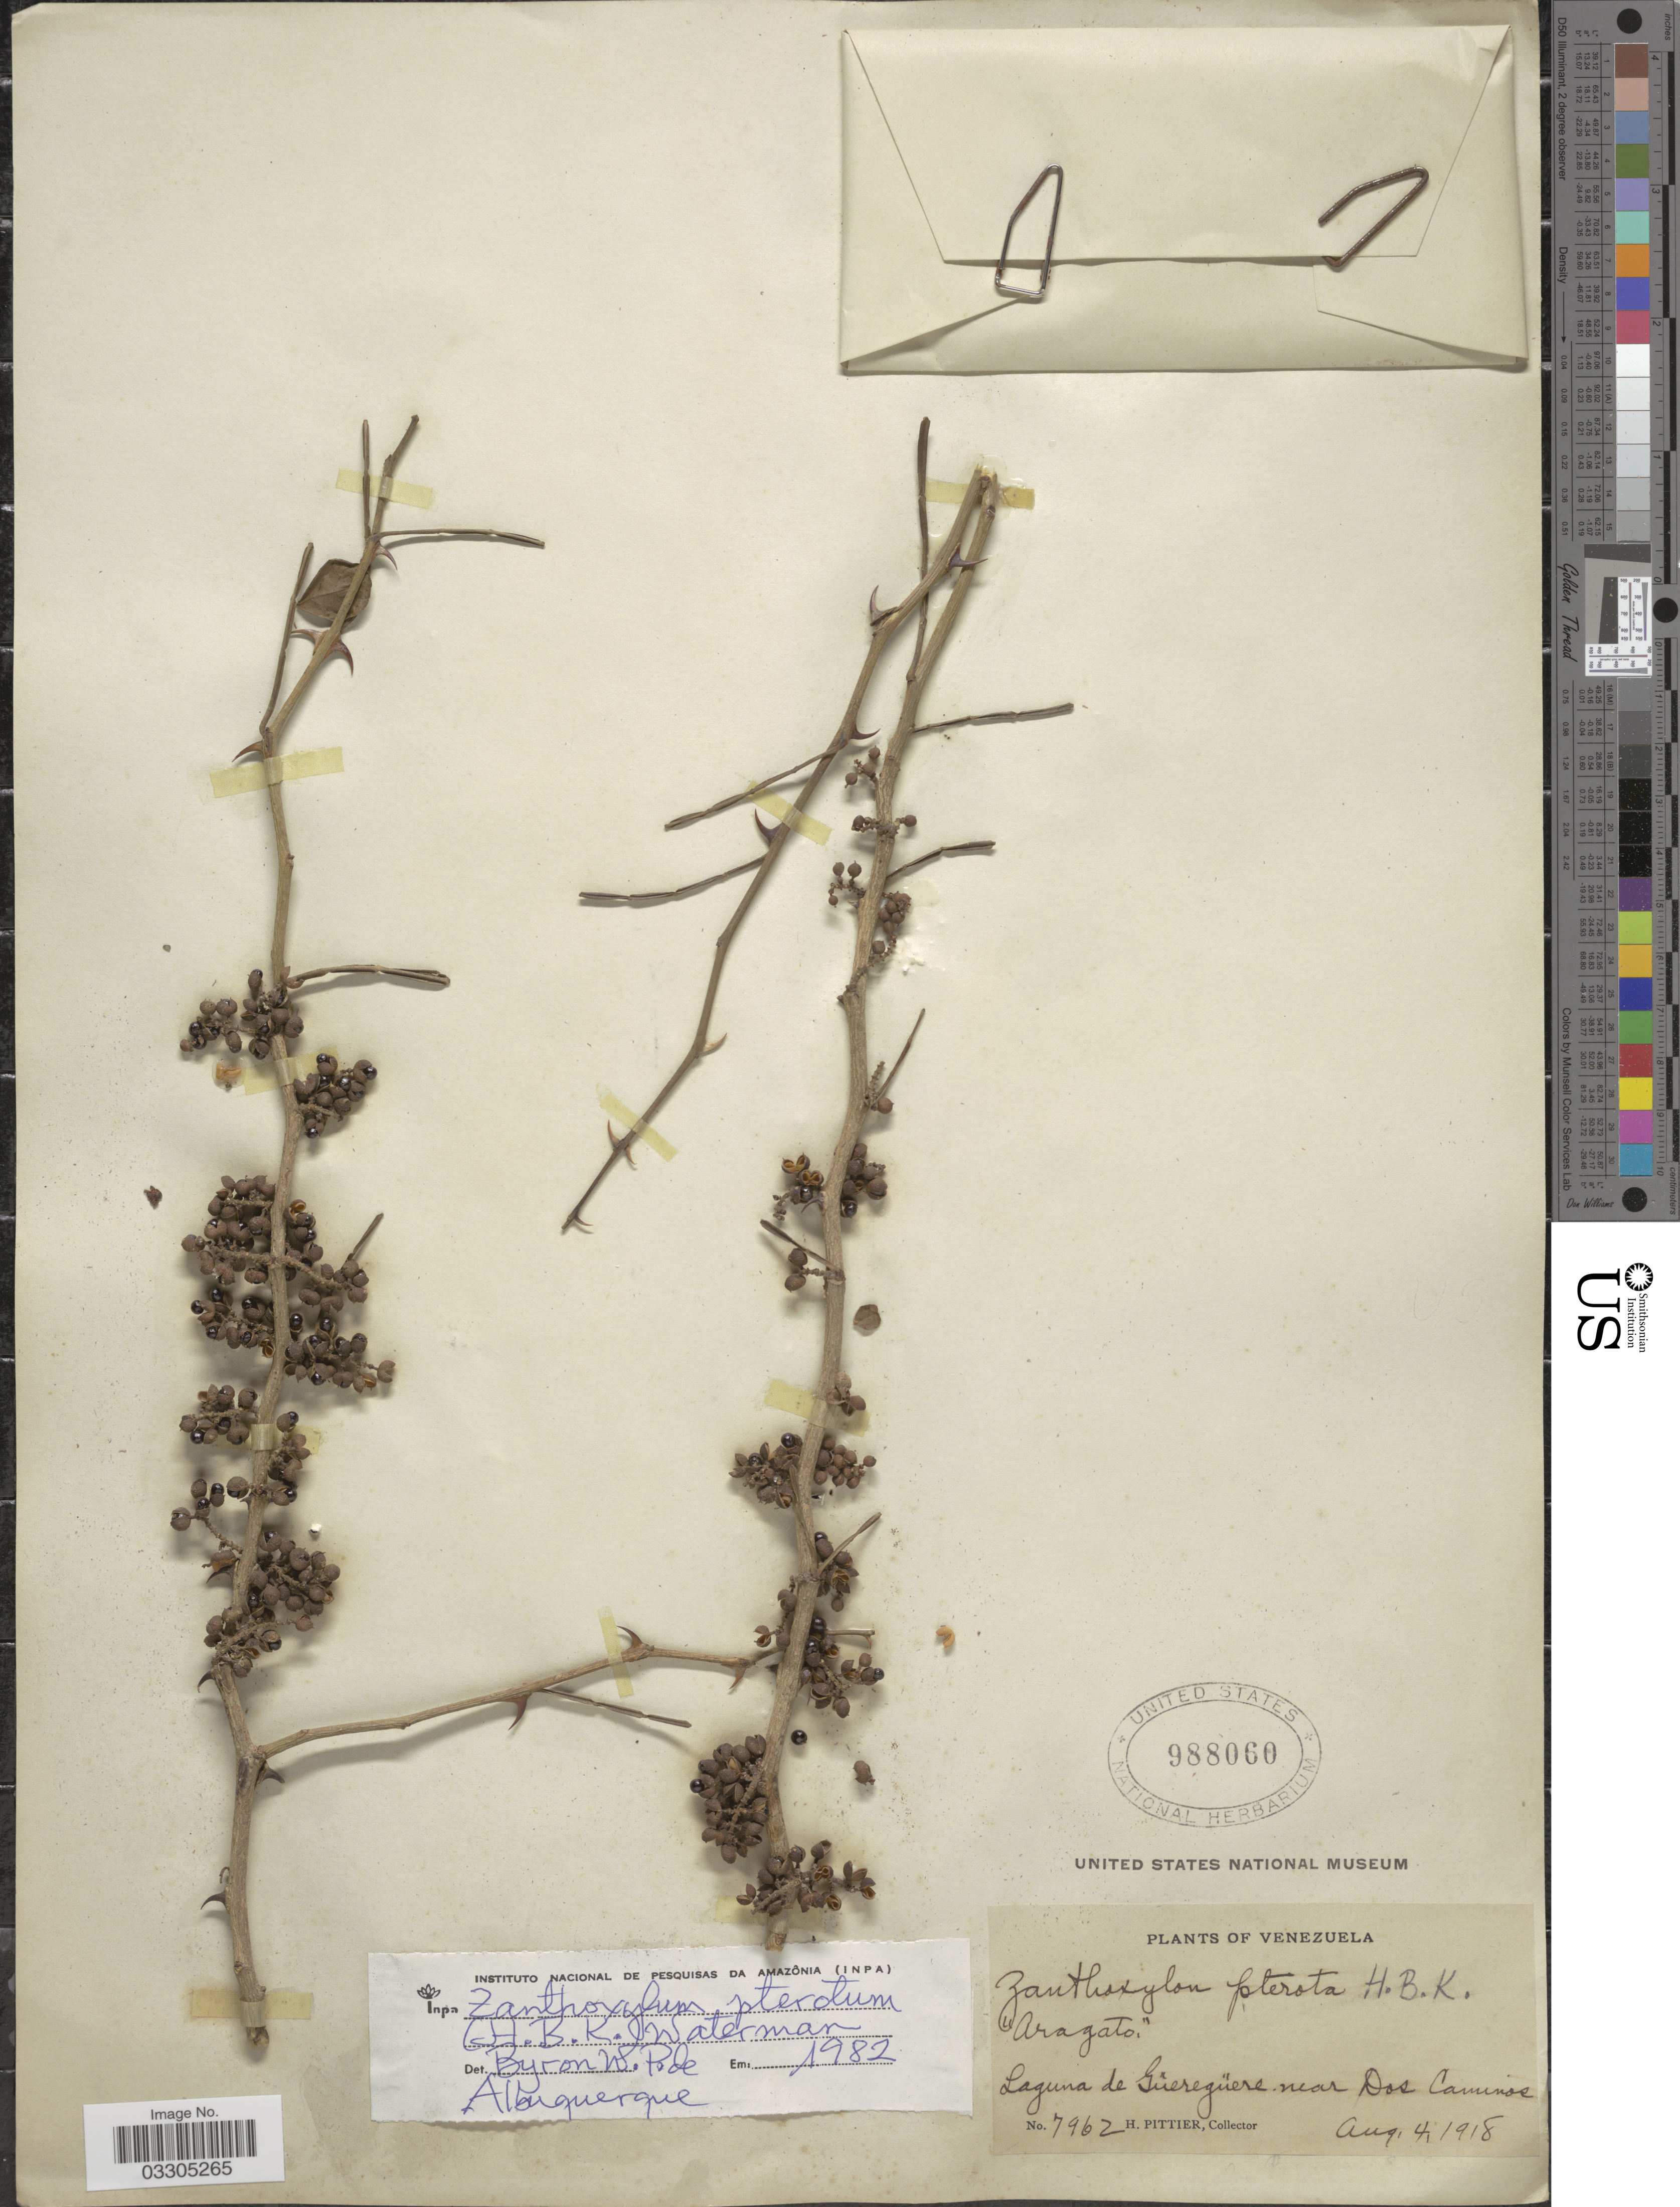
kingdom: Plantae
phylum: Tracheophyta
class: Magnoliopsida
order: Sapindales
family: Rutaceae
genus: Zanthoxylum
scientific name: Zanthoxylum fagara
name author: (L.) Sarg.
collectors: H. F. Pittier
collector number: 7962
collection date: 1918-08-04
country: Venezuela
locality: Laguna de Güeregüere near Dos Caminos.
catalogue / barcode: US 988060